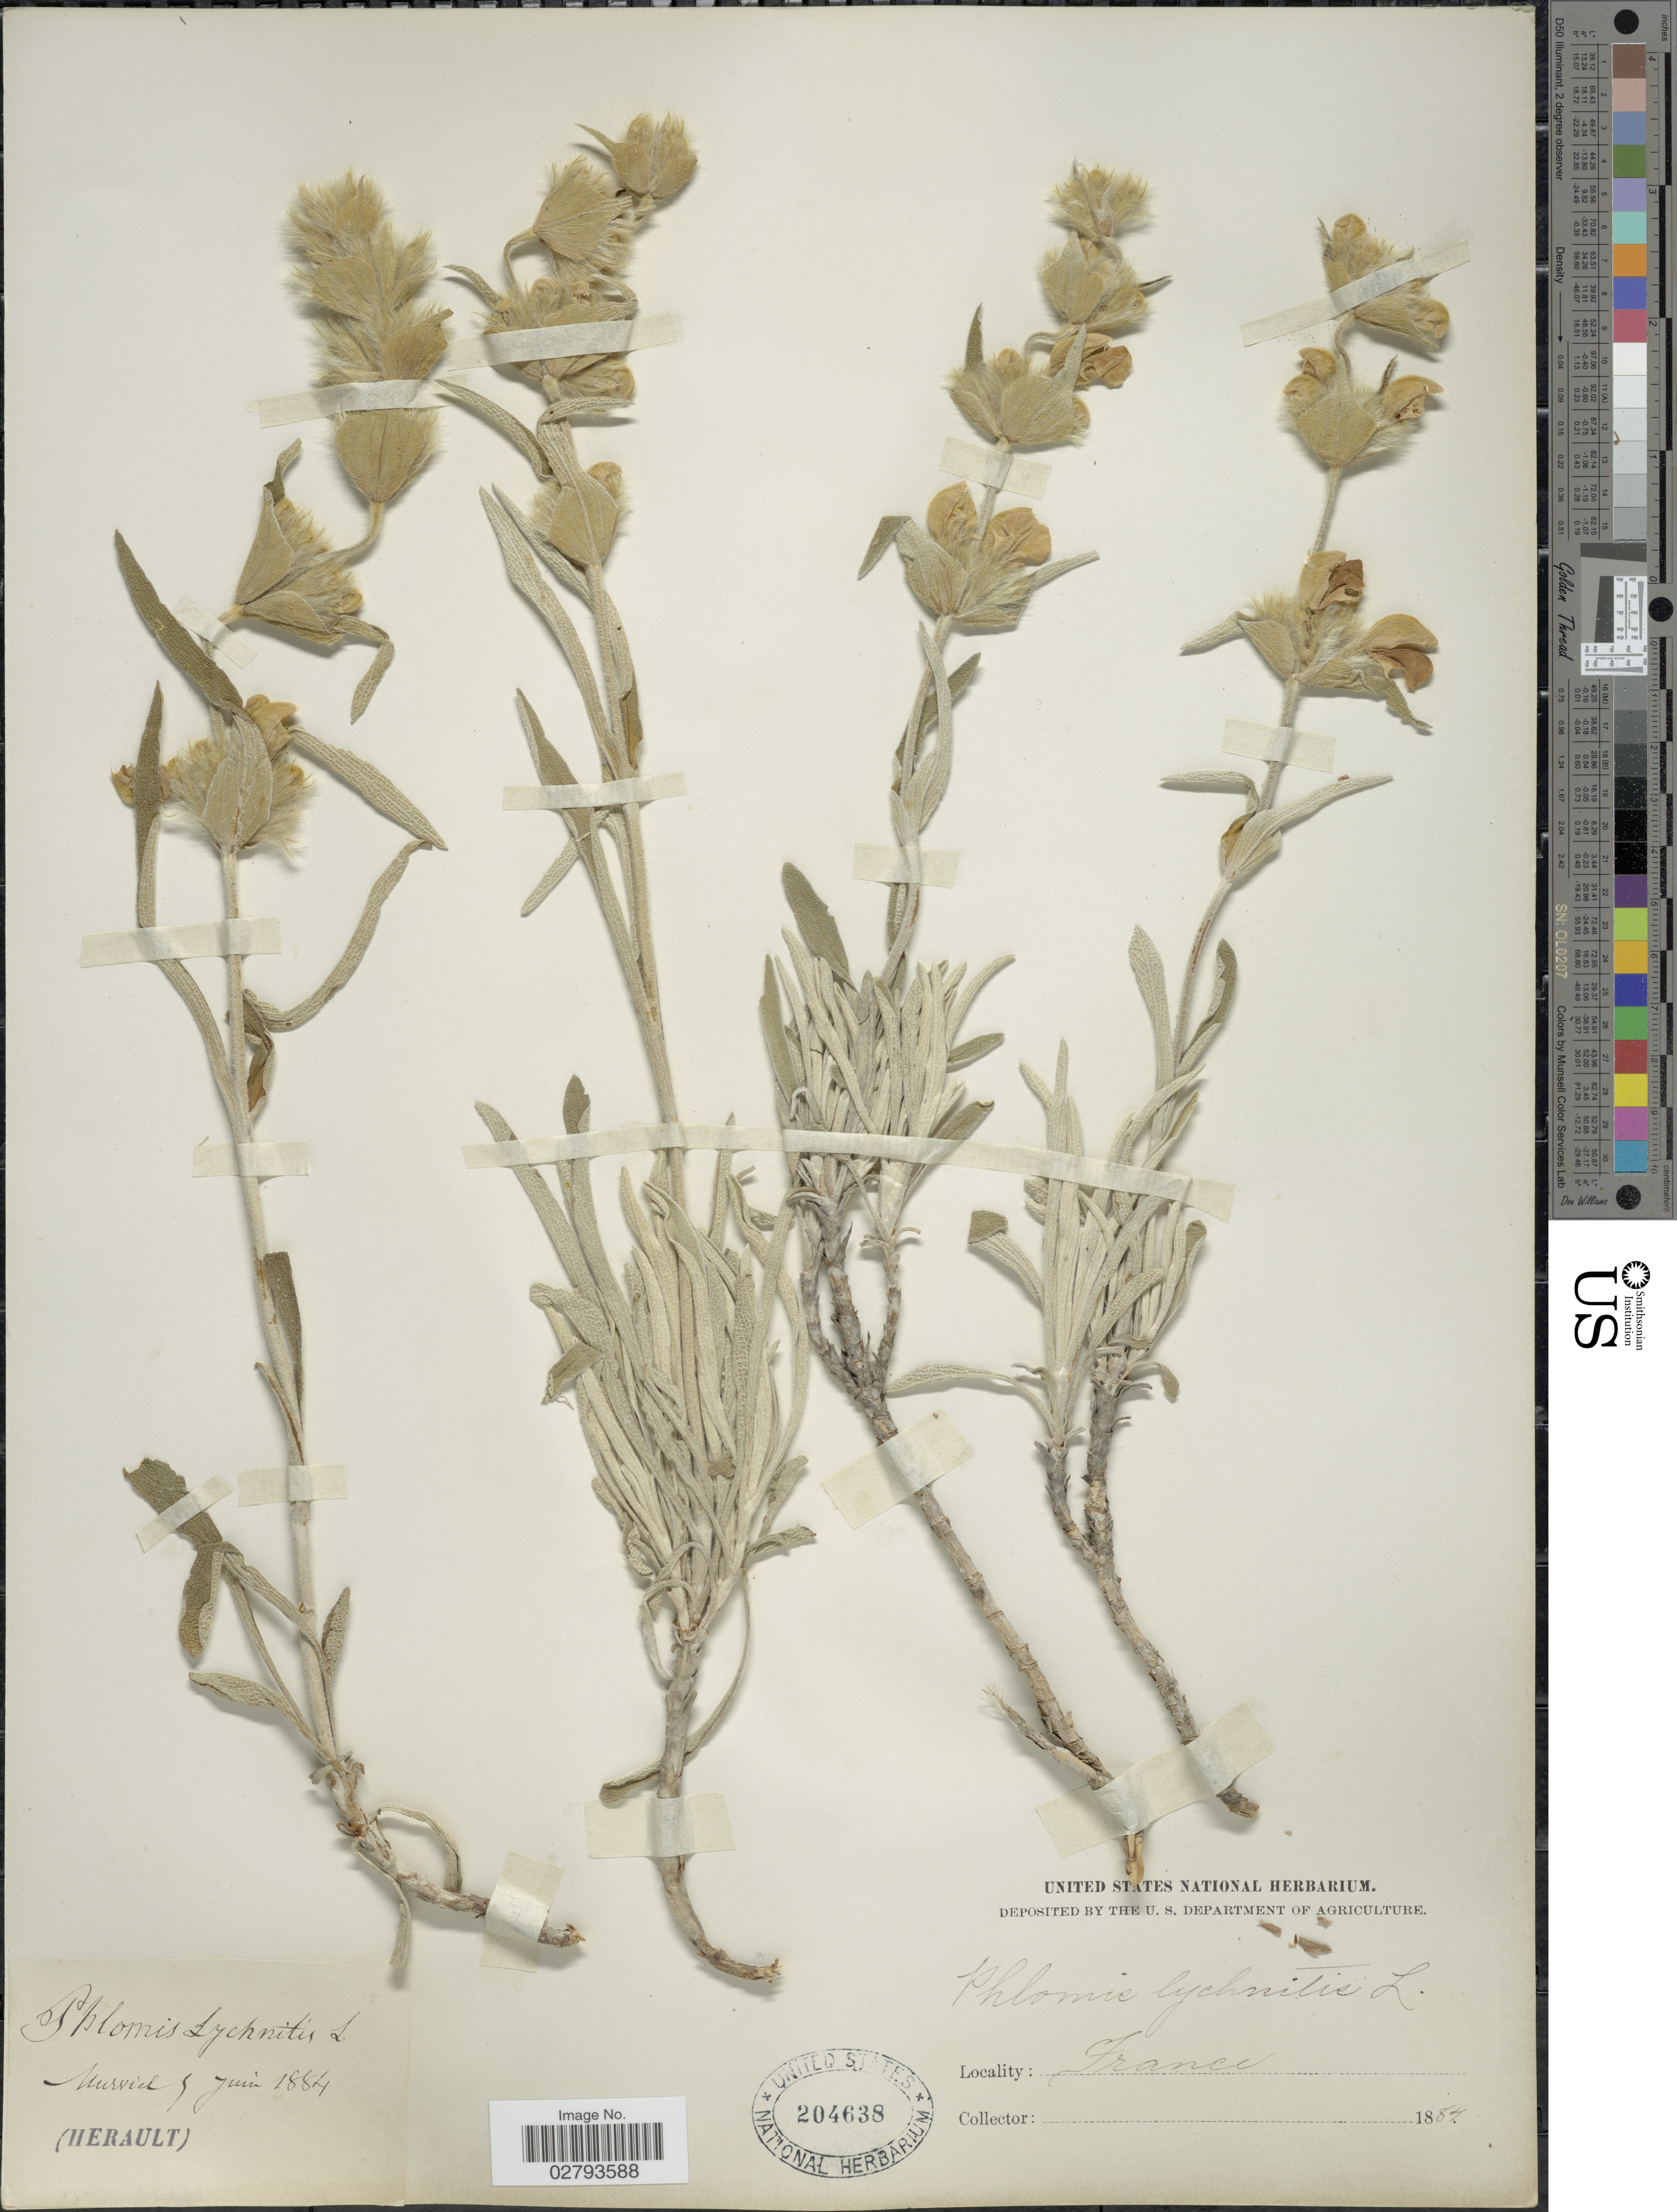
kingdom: Plantae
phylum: Tracheophyta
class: Magnoliopsida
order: Lamiales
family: Lamiaceae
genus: Phlomis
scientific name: Phlomis lychnitis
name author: L.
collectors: ex herb. United States National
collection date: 1884-06-05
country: France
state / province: Occitanie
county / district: Hérault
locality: Murviel (Herault).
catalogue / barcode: US 204638